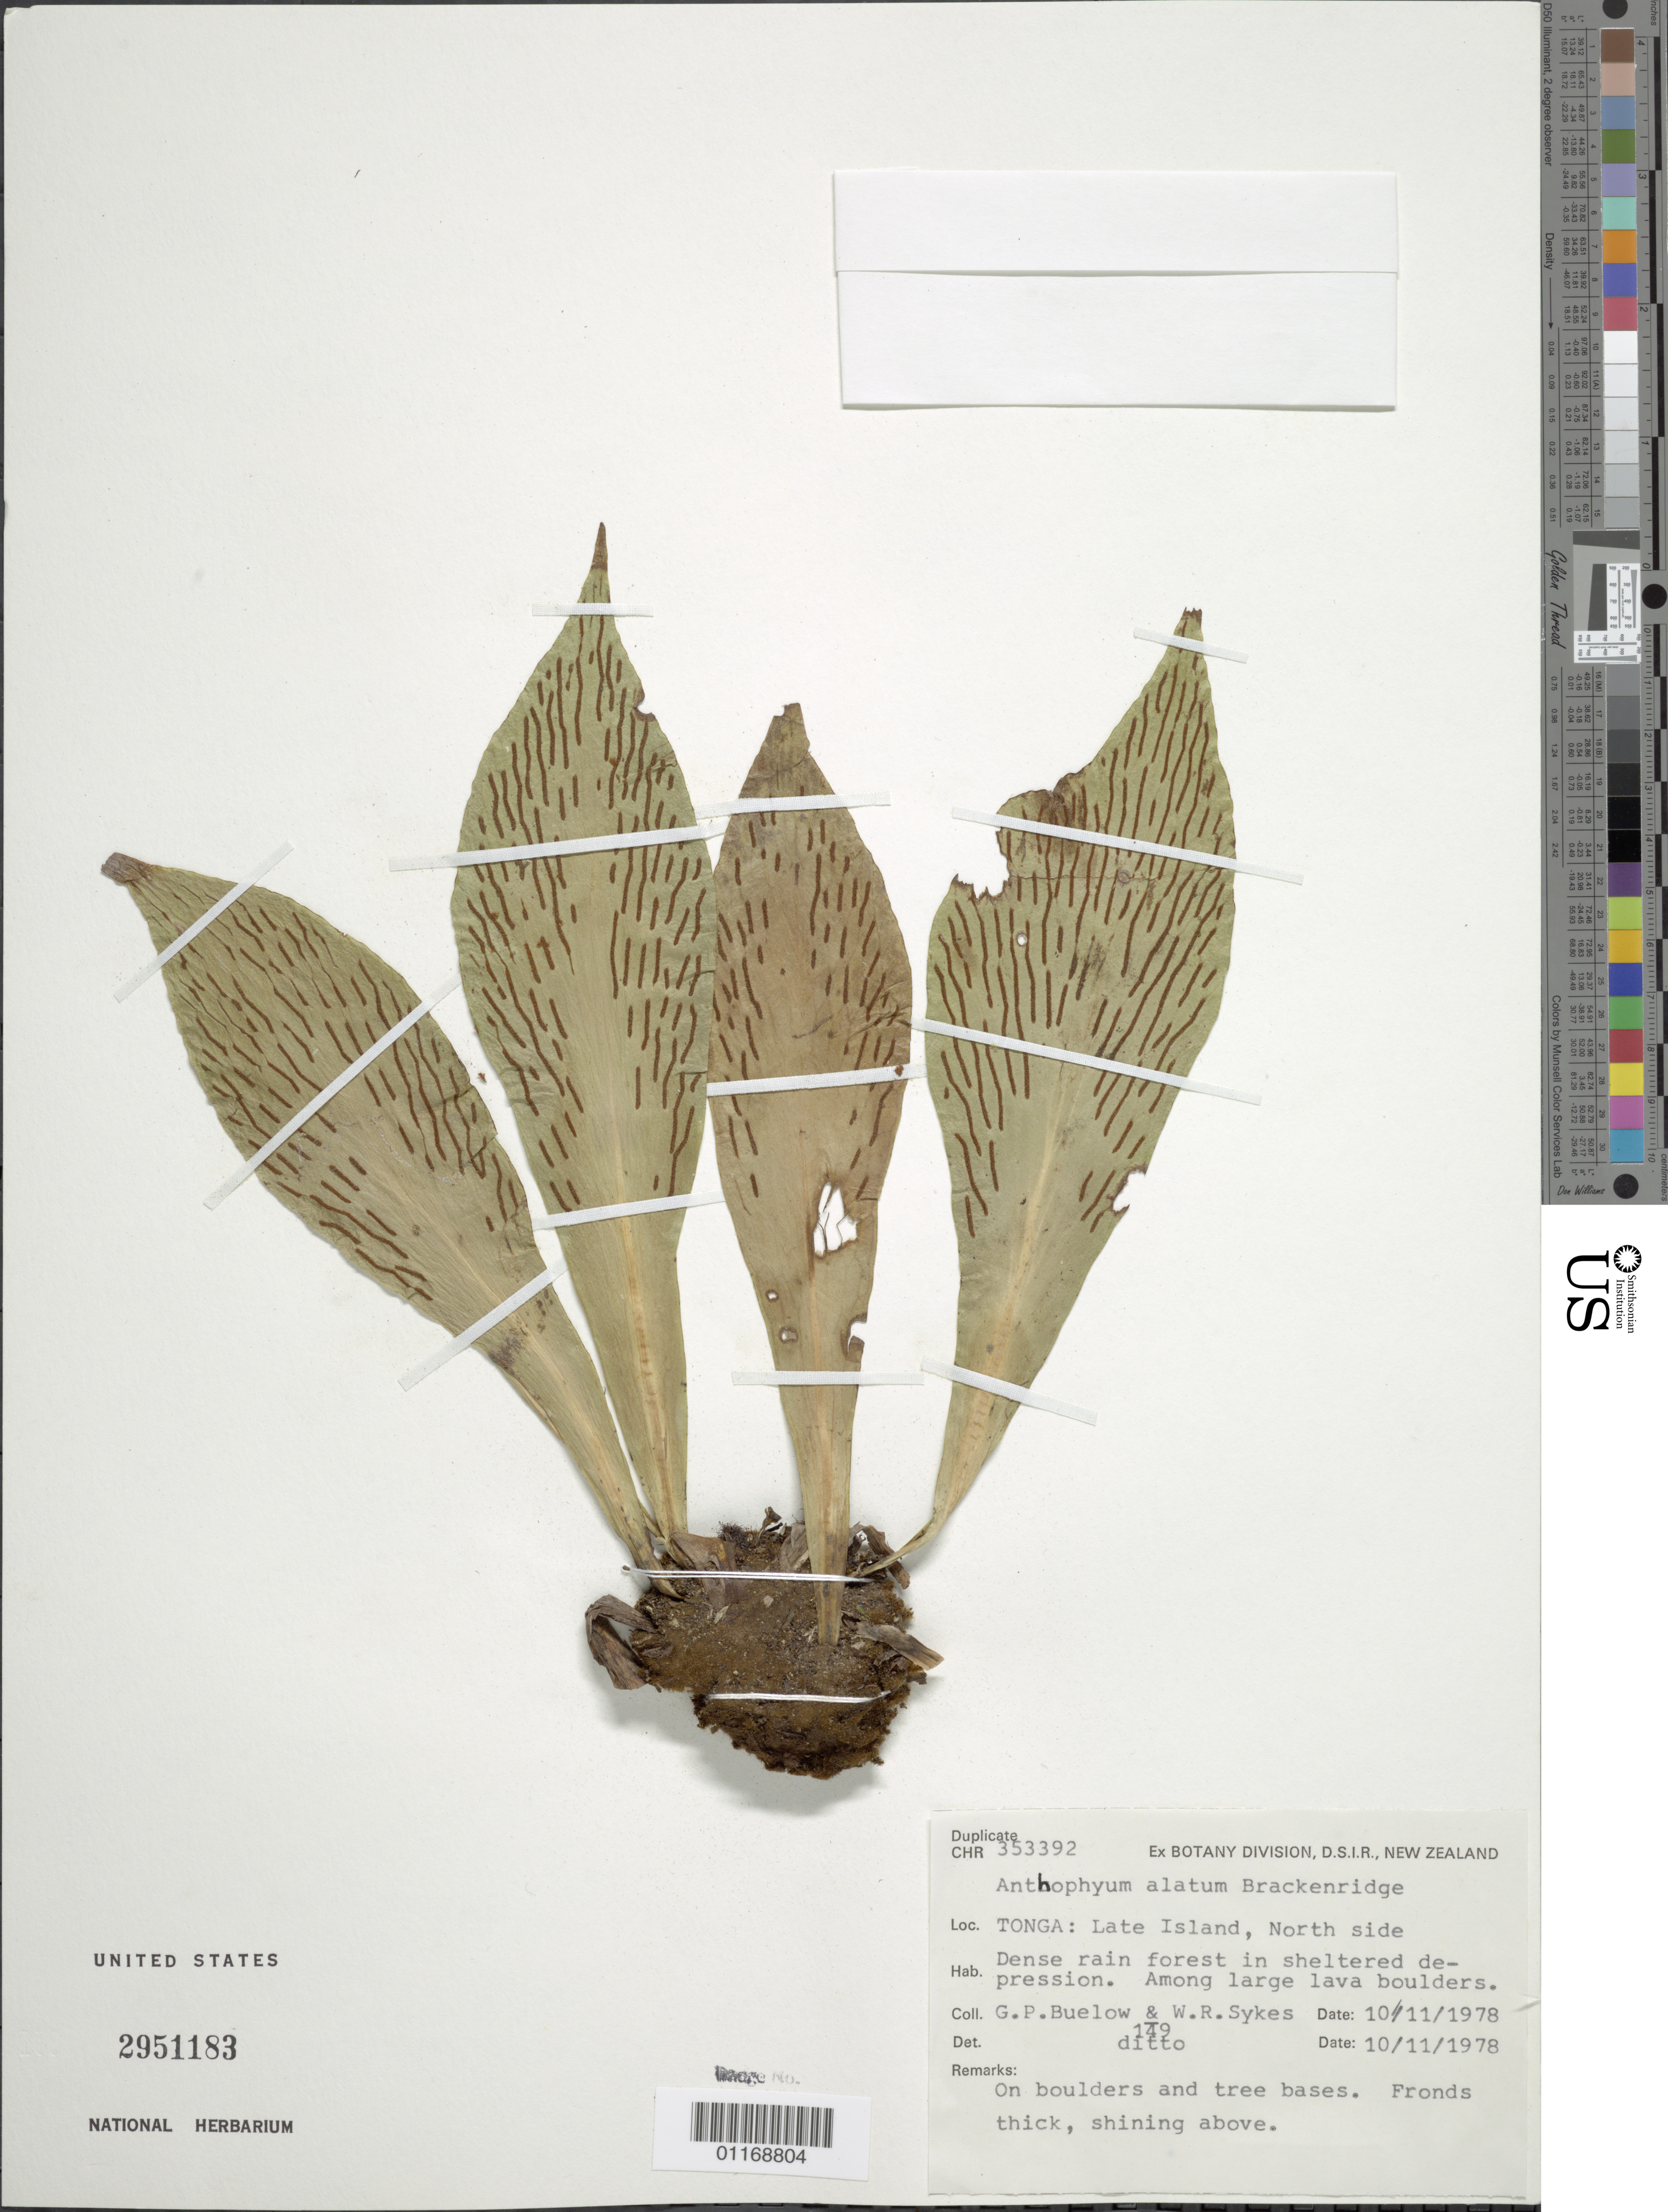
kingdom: Plantae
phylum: Tracheophyta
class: Polypodiopsida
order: Polypodiales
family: Pteridaceae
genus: Antrophyum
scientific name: Antrophyum alatum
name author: Brack. in Wilkes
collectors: G. Buelow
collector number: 149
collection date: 1978-11-10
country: Tonga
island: Late Island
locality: North side of island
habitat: Dense rain forest, in sheltered depression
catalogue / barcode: US 2951183